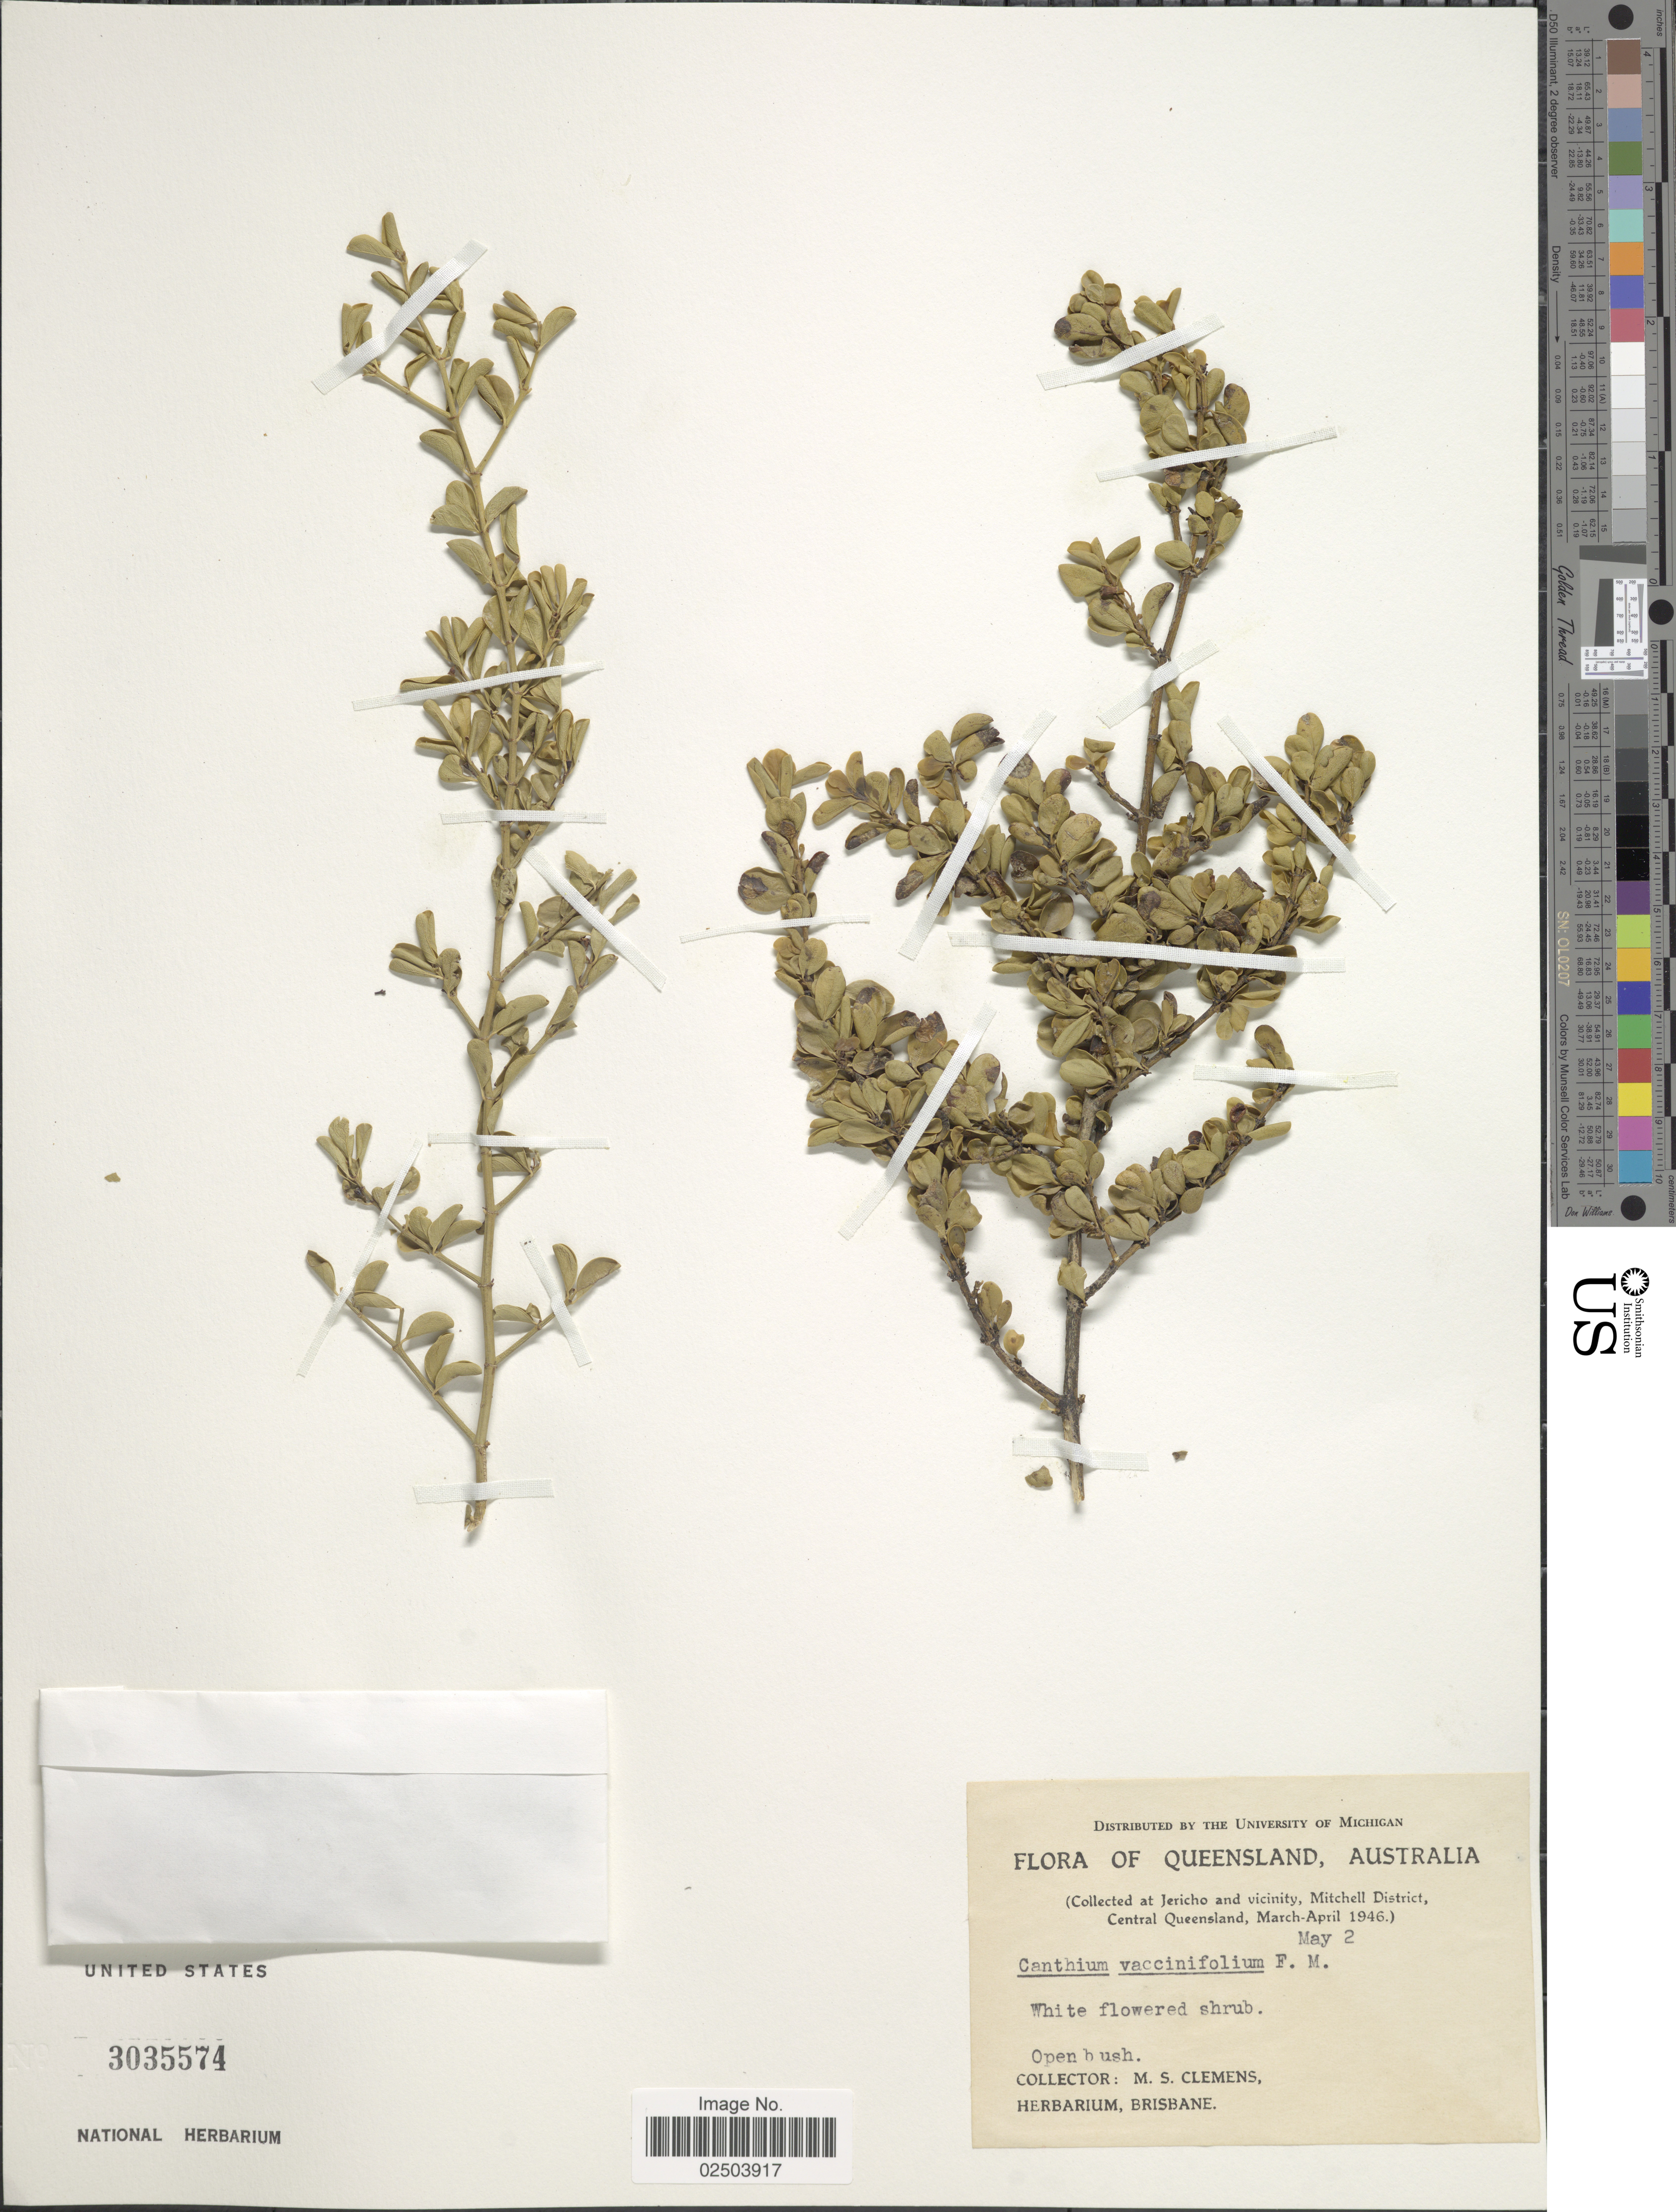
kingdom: Plantae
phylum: Tracheophyta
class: Magnoliopsida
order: Gentianales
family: Rubiaceae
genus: Everistia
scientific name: Everistia vacciniifolia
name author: (F. Muell.) S. T. Reynolds & R.J.F. Hend.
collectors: M. S. Clemens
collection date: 1946-05-02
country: Australia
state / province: Queensland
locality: Jericho and vicinity, Mitchell District, Central Queensland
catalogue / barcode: US 3035574